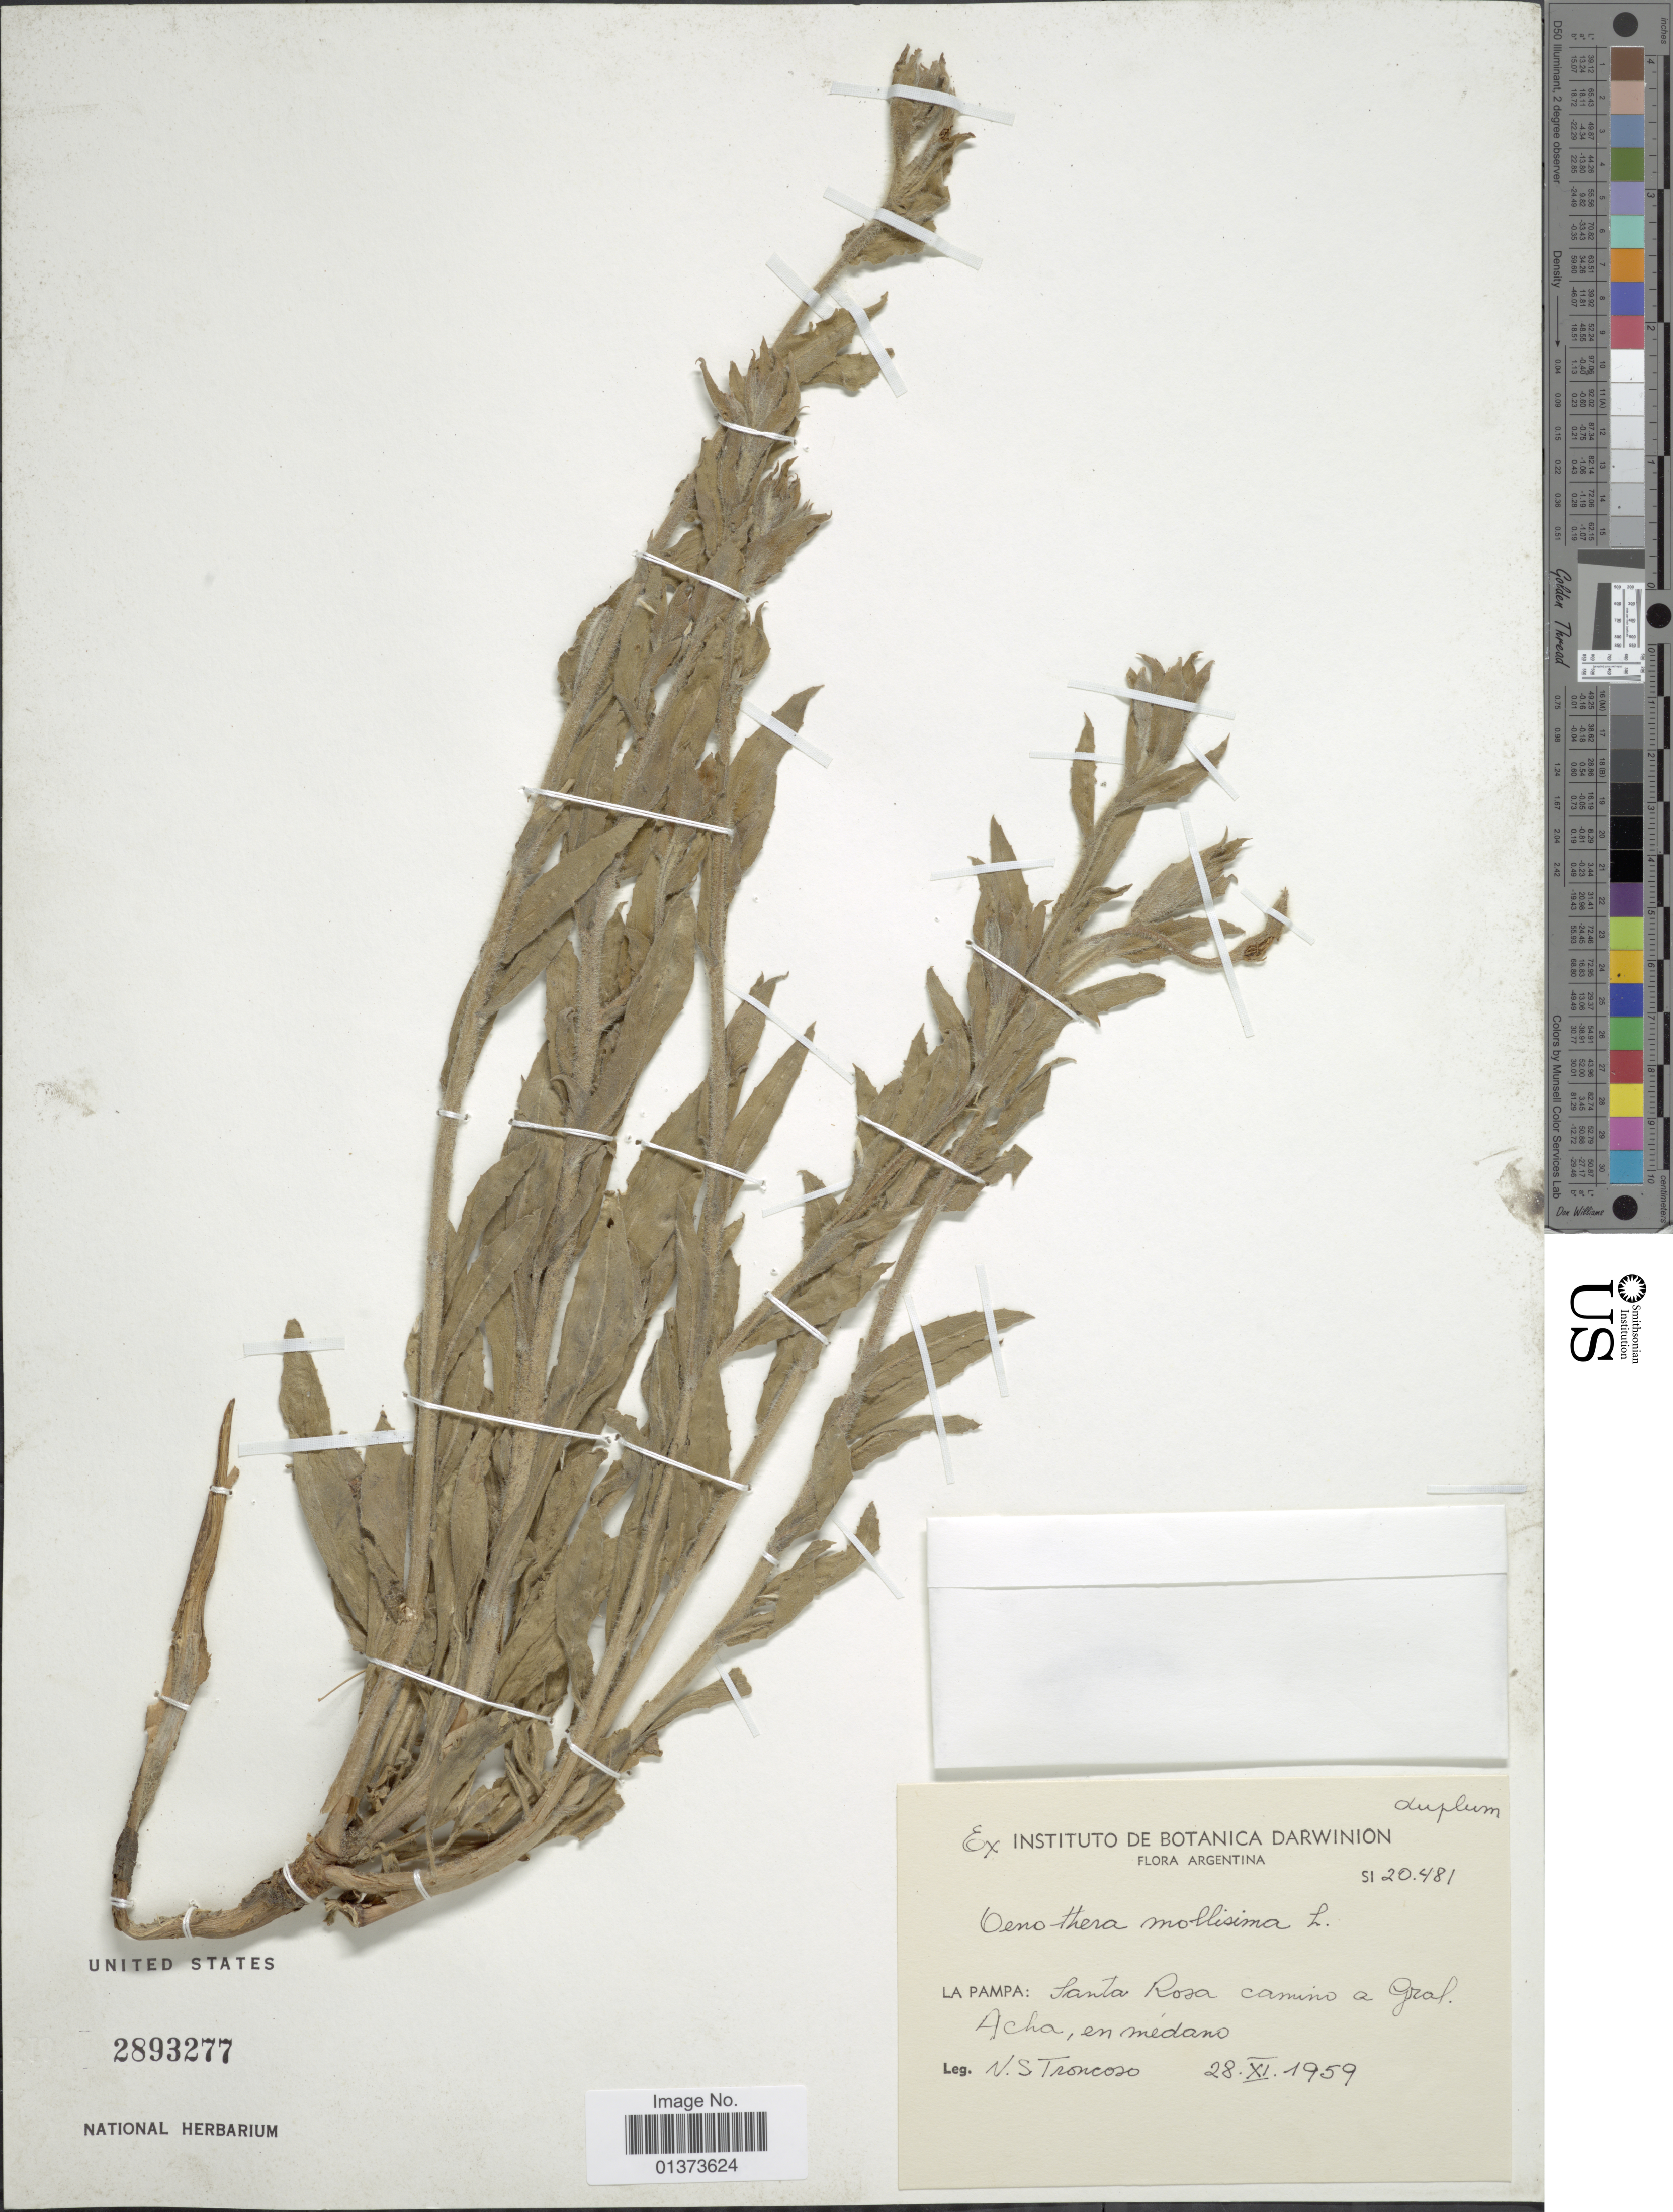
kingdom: Plantae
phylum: Tracheophyta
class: Magnoliopsida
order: Myrtales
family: Onagraceae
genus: Oenothera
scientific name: Oenothera mollissima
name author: L.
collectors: N. Troncoso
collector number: SI20481*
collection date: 1959-11-28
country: Argentina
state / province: La Pampa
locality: Santa Rosa camino a Gral Acha, en médano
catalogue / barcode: US 2893277